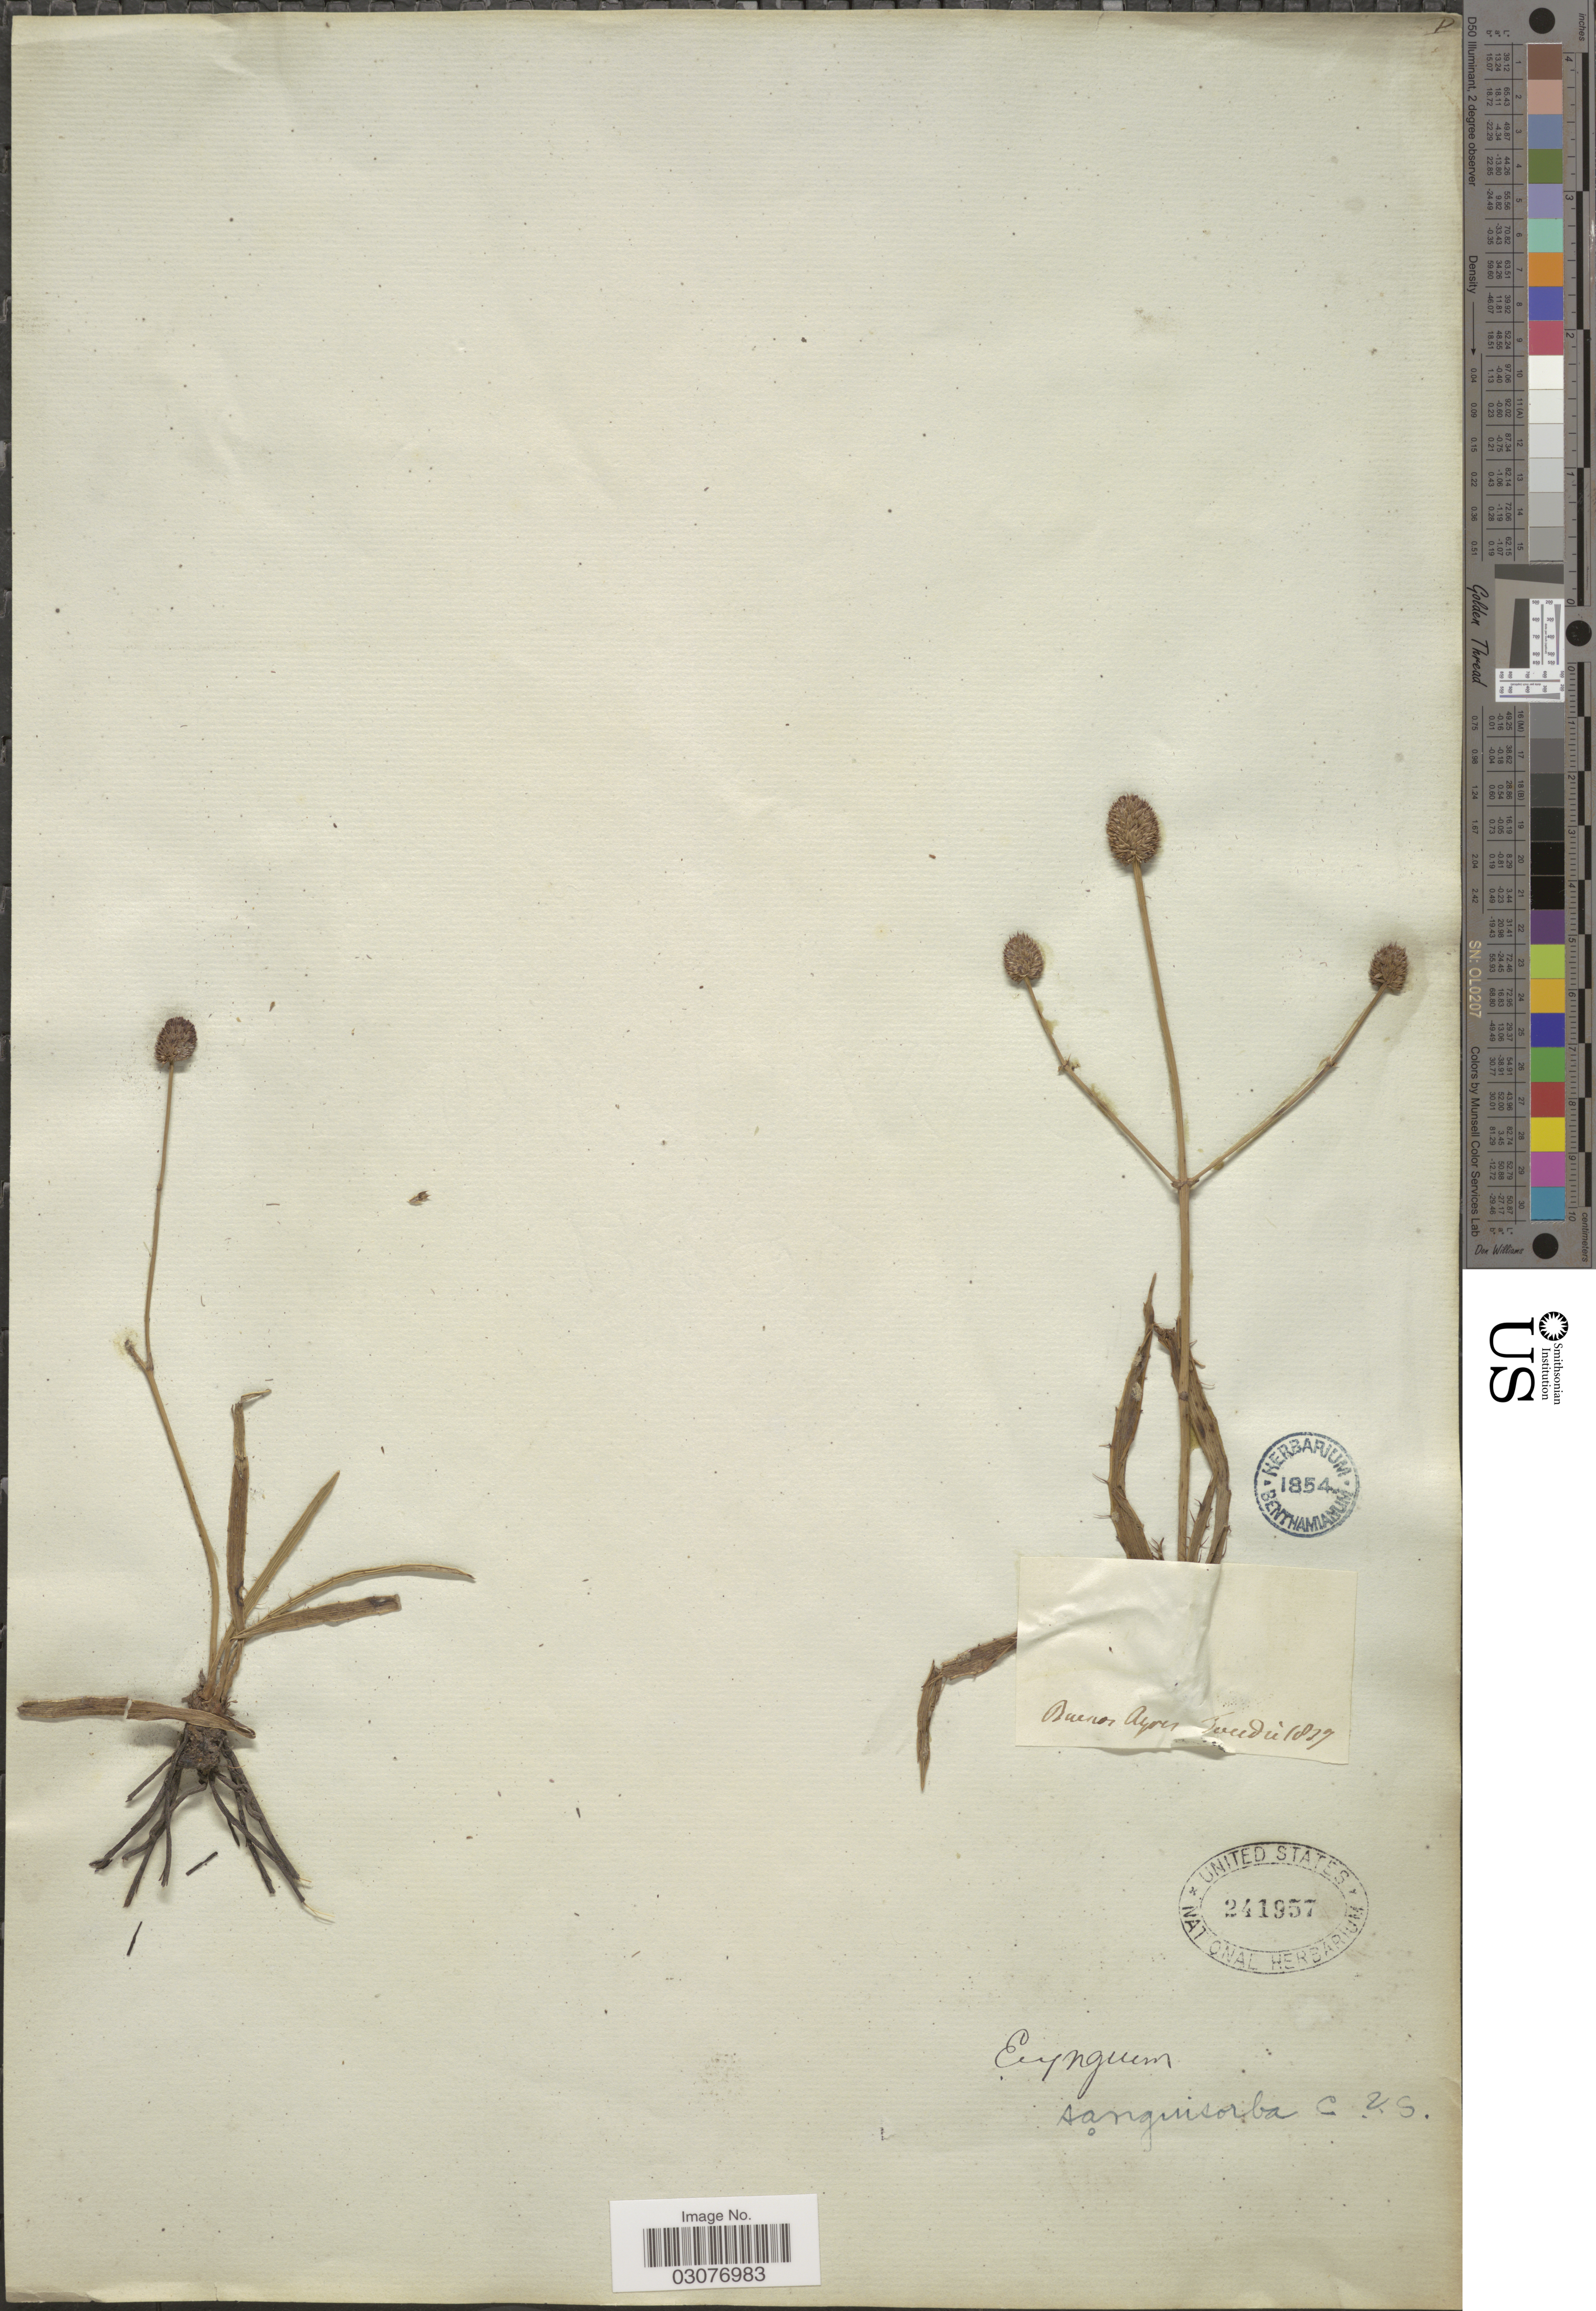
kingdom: Plantae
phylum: Tracheophyta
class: Magnoliopsida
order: Apiales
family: Apiaceae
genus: Eryngium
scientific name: Eryngium sanguisorba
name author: Cham. & Schltdl.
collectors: -- Tweedie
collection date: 1839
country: Argentina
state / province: Buenos Aires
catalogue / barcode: US 241957